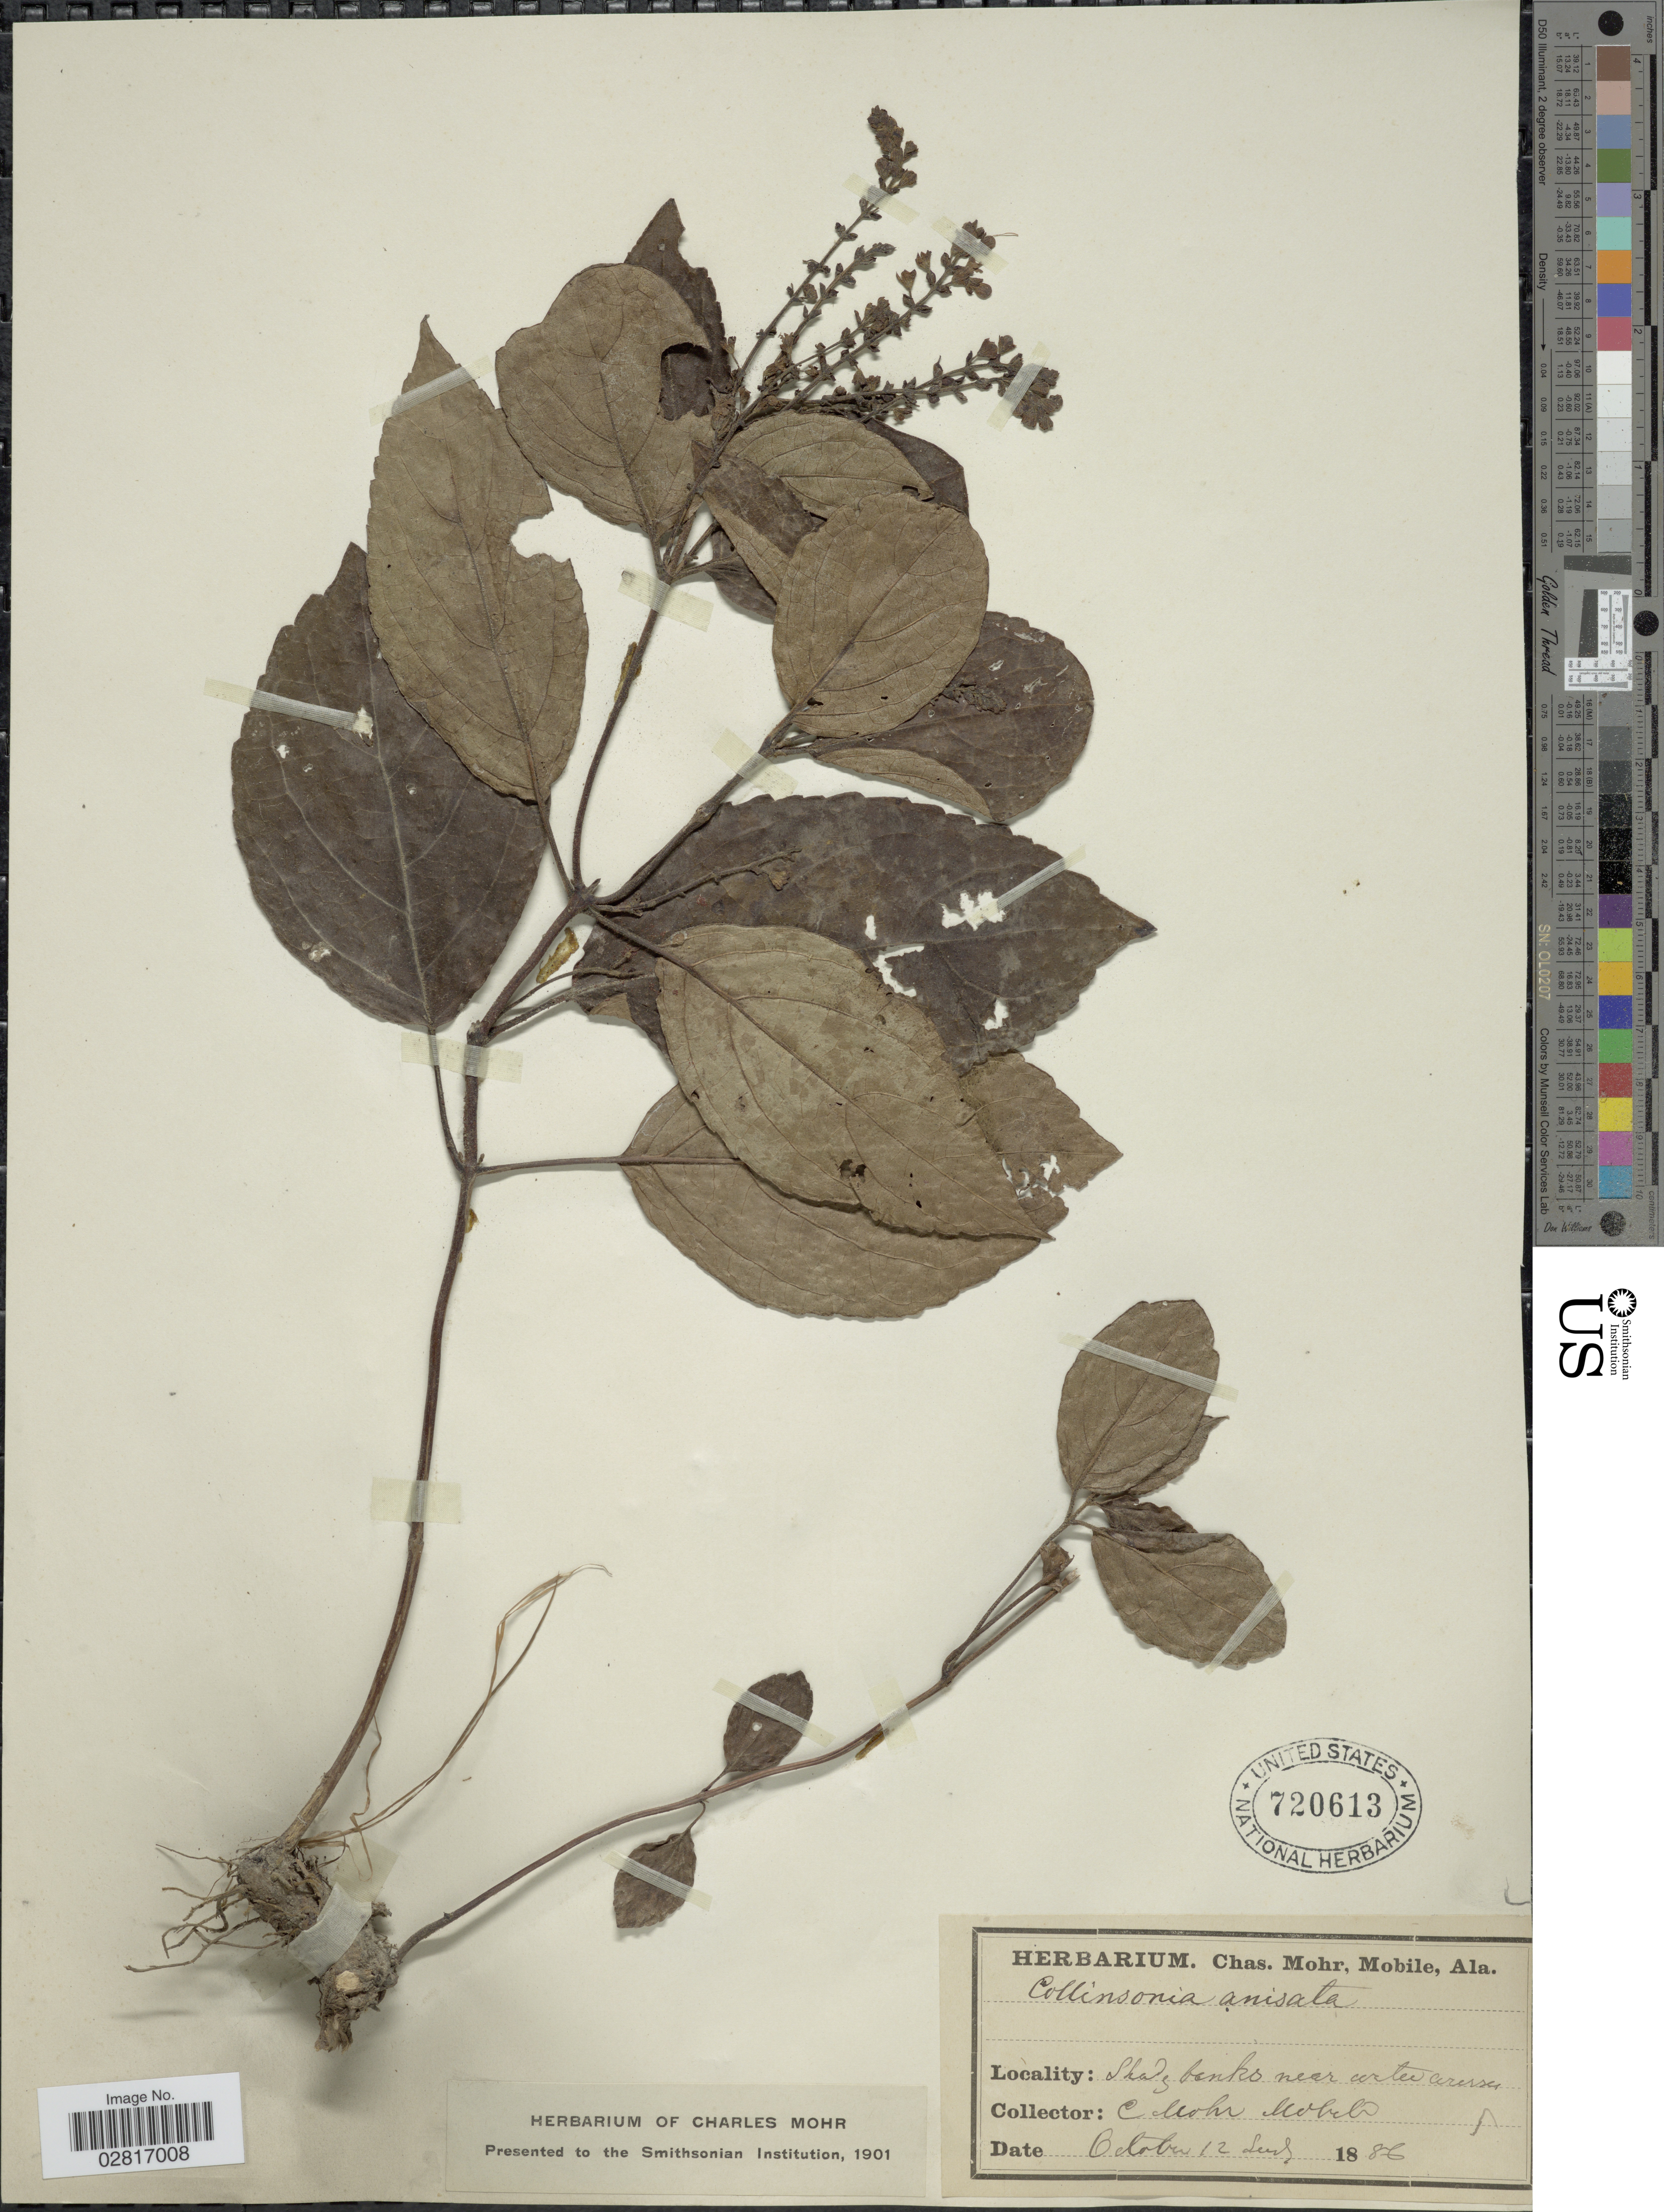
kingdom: Plantae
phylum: Tracheophyta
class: Magnoliopsida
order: Lamiales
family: Lamiaceae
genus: Collinsonia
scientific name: Collinsonia anisata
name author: Sims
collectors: Mohr, C. T. (herbarium)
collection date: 1886-10-12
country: United States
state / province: Alabama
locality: Mobile.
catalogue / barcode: US 720613